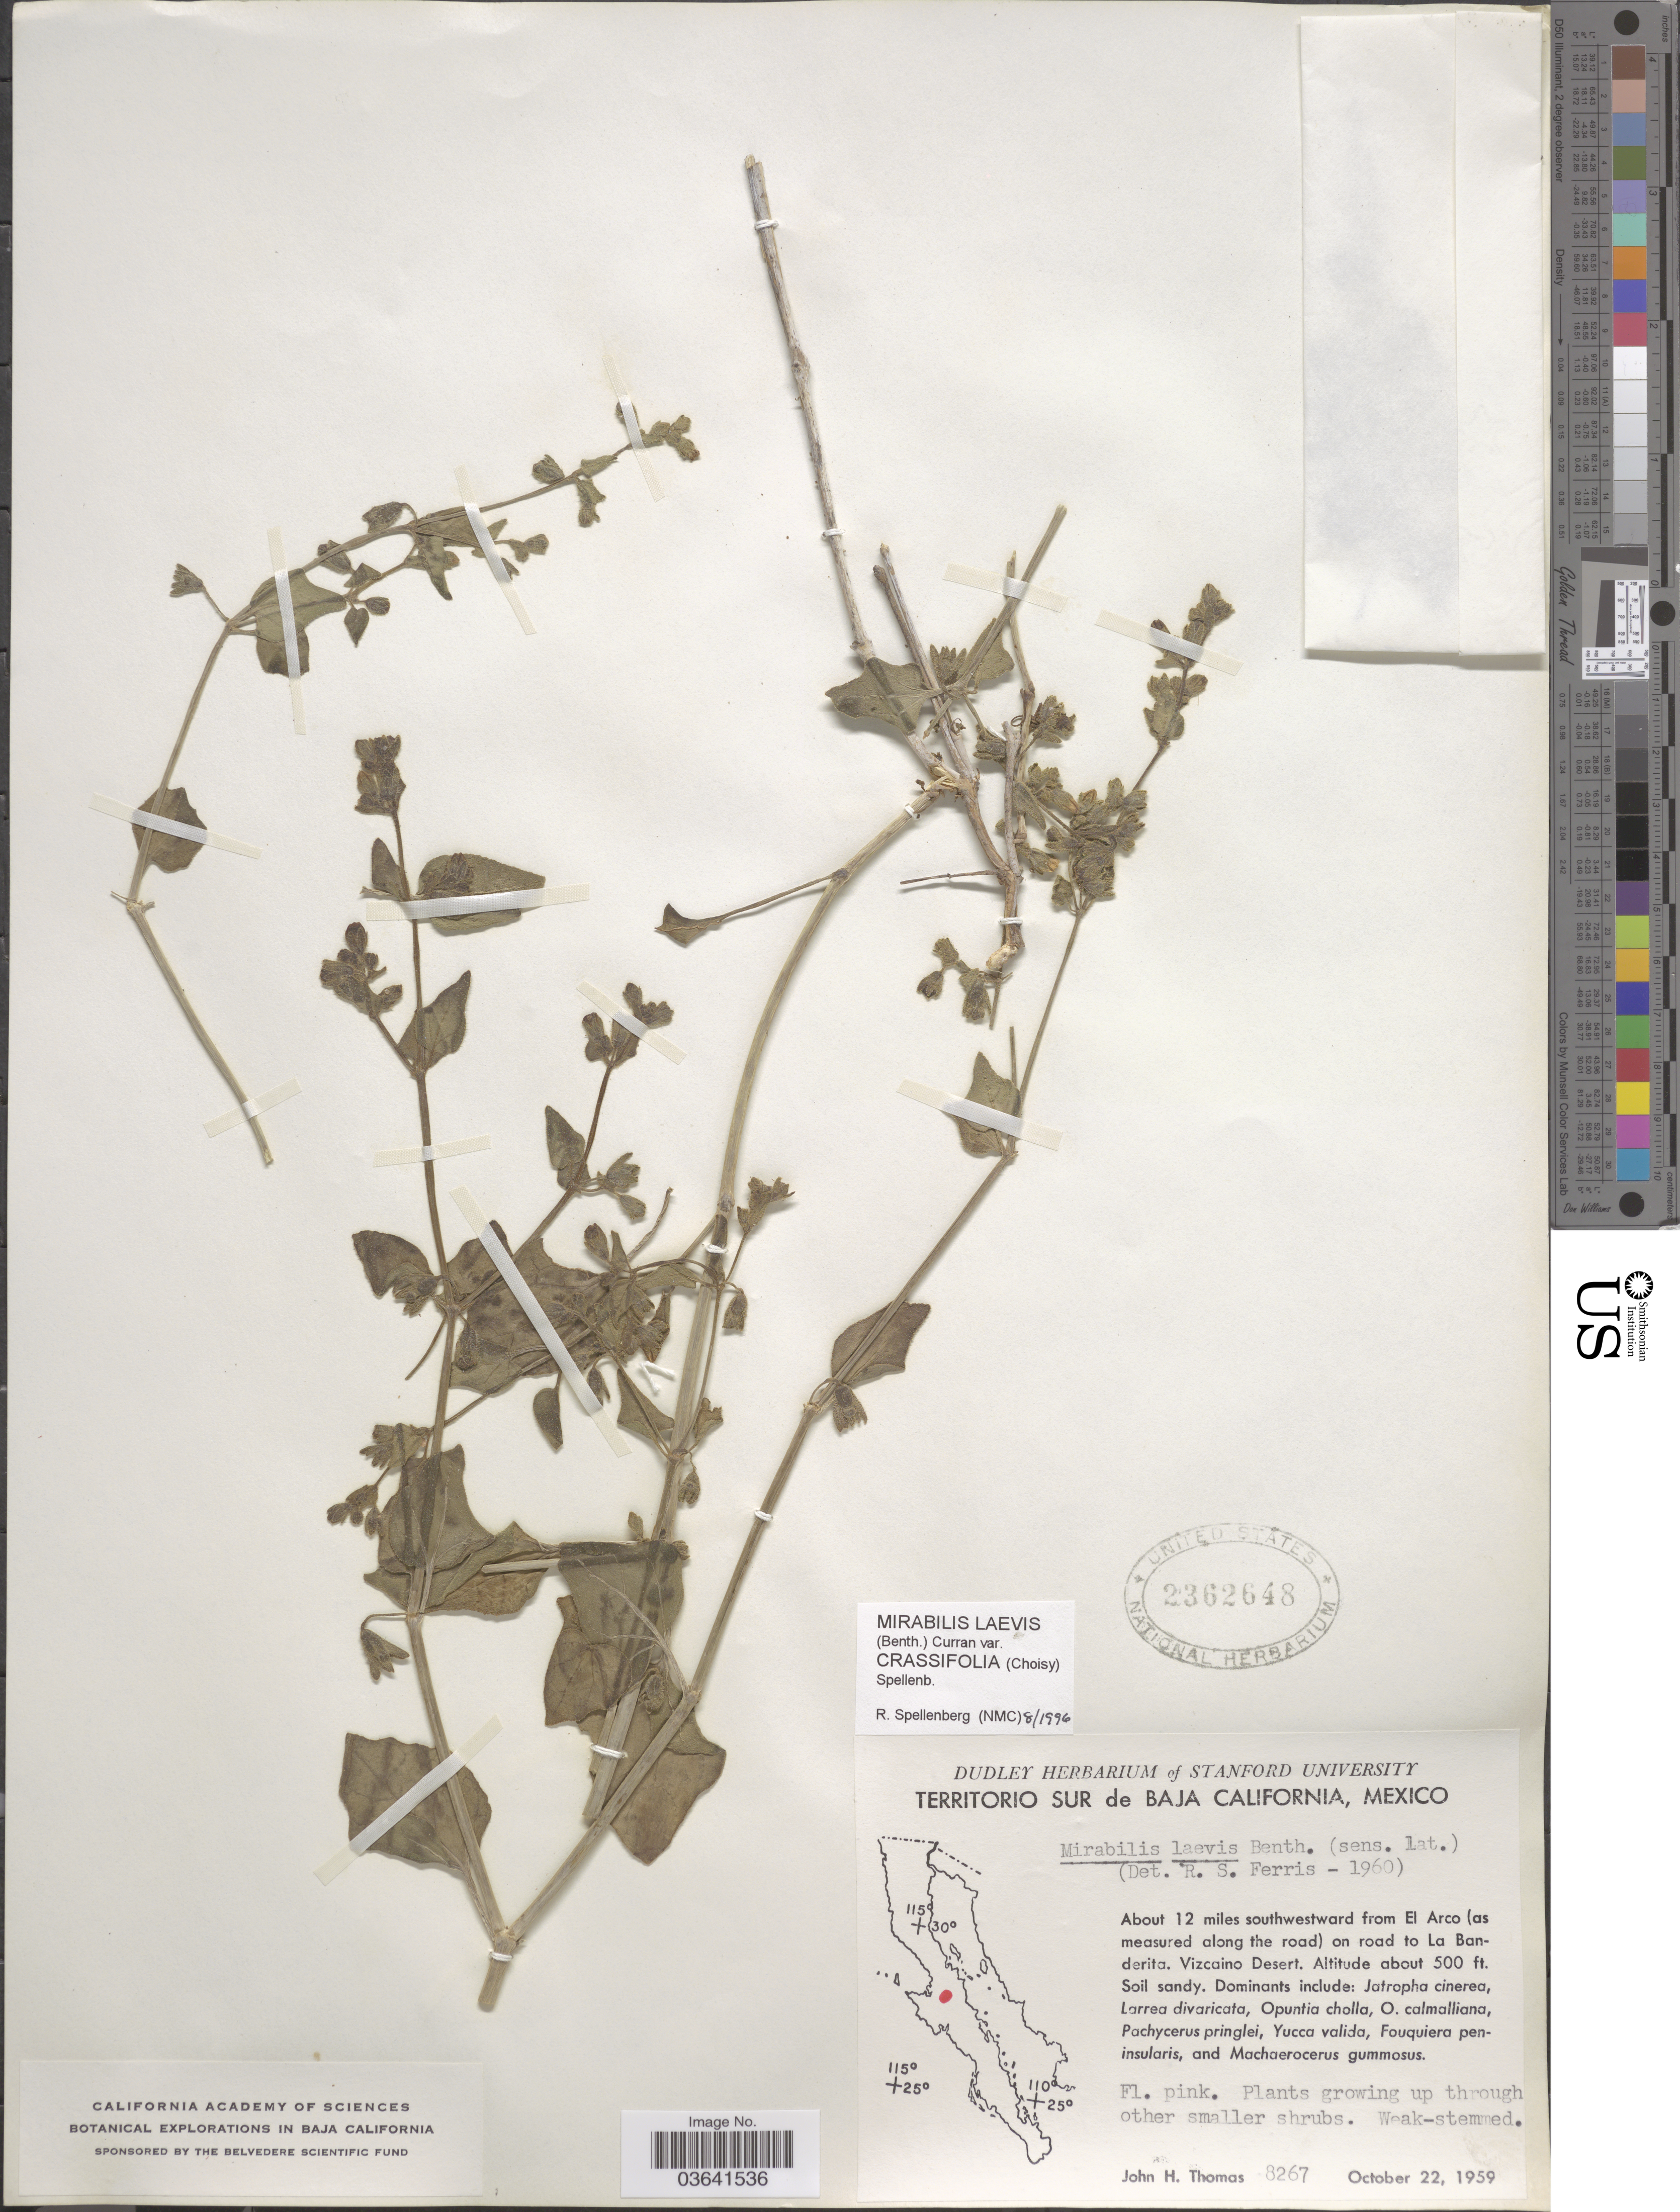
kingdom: Plantae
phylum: Tracheophyta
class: Magnoliopsida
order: Caryophyllales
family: Nyctaginaceae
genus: Mirabilis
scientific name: Mirabilis laevis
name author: (Benth.) Curran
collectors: J. H. Thomas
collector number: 8267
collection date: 1959-10-22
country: Mexico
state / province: Baja California Sur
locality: About 12 miles southwestward from El Arco (as measured along the road) on road to La Banderita. Vizcaino Desert.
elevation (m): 152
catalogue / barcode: US 2362648